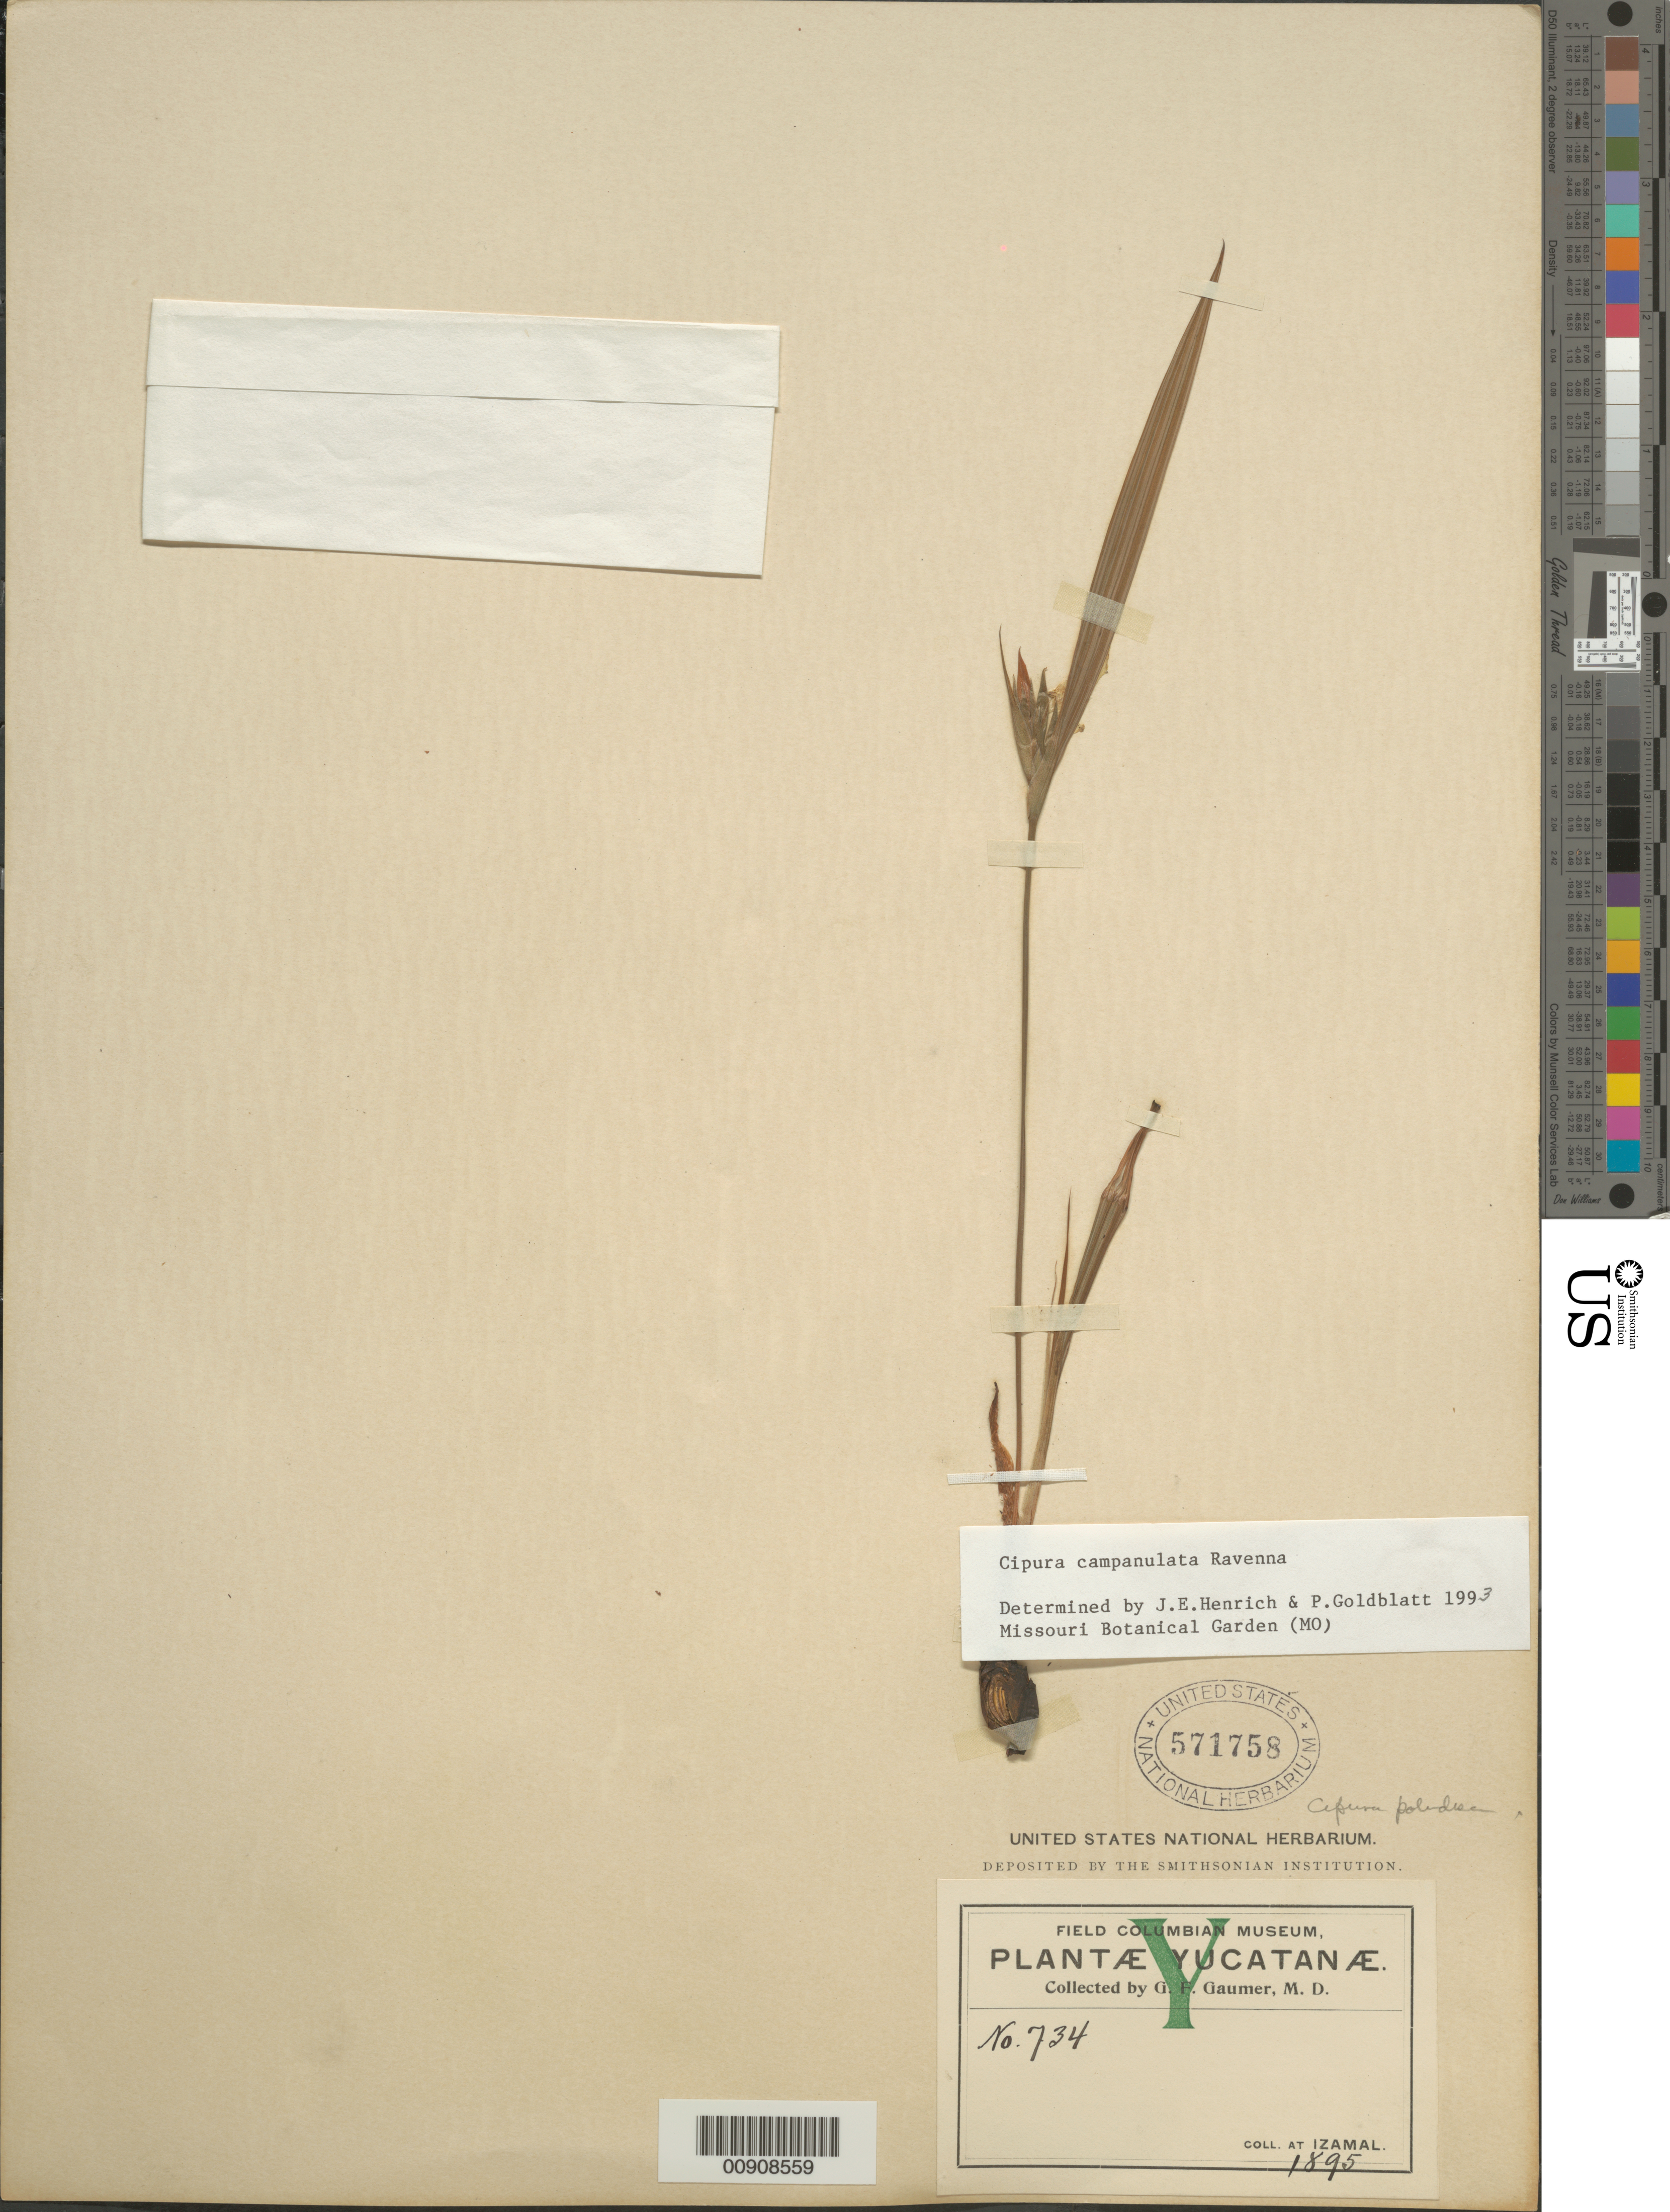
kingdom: Plantae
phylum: Tracheophyta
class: Liliopsida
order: Asparagales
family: Iridaceae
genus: Cipura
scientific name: Cipura campanulata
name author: Ravenna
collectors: G. F. Gaumer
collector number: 734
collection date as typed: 1895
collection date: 1895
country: Mexico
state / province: Yucatán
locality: Izamal, Yucatán.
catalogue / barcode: US 571758